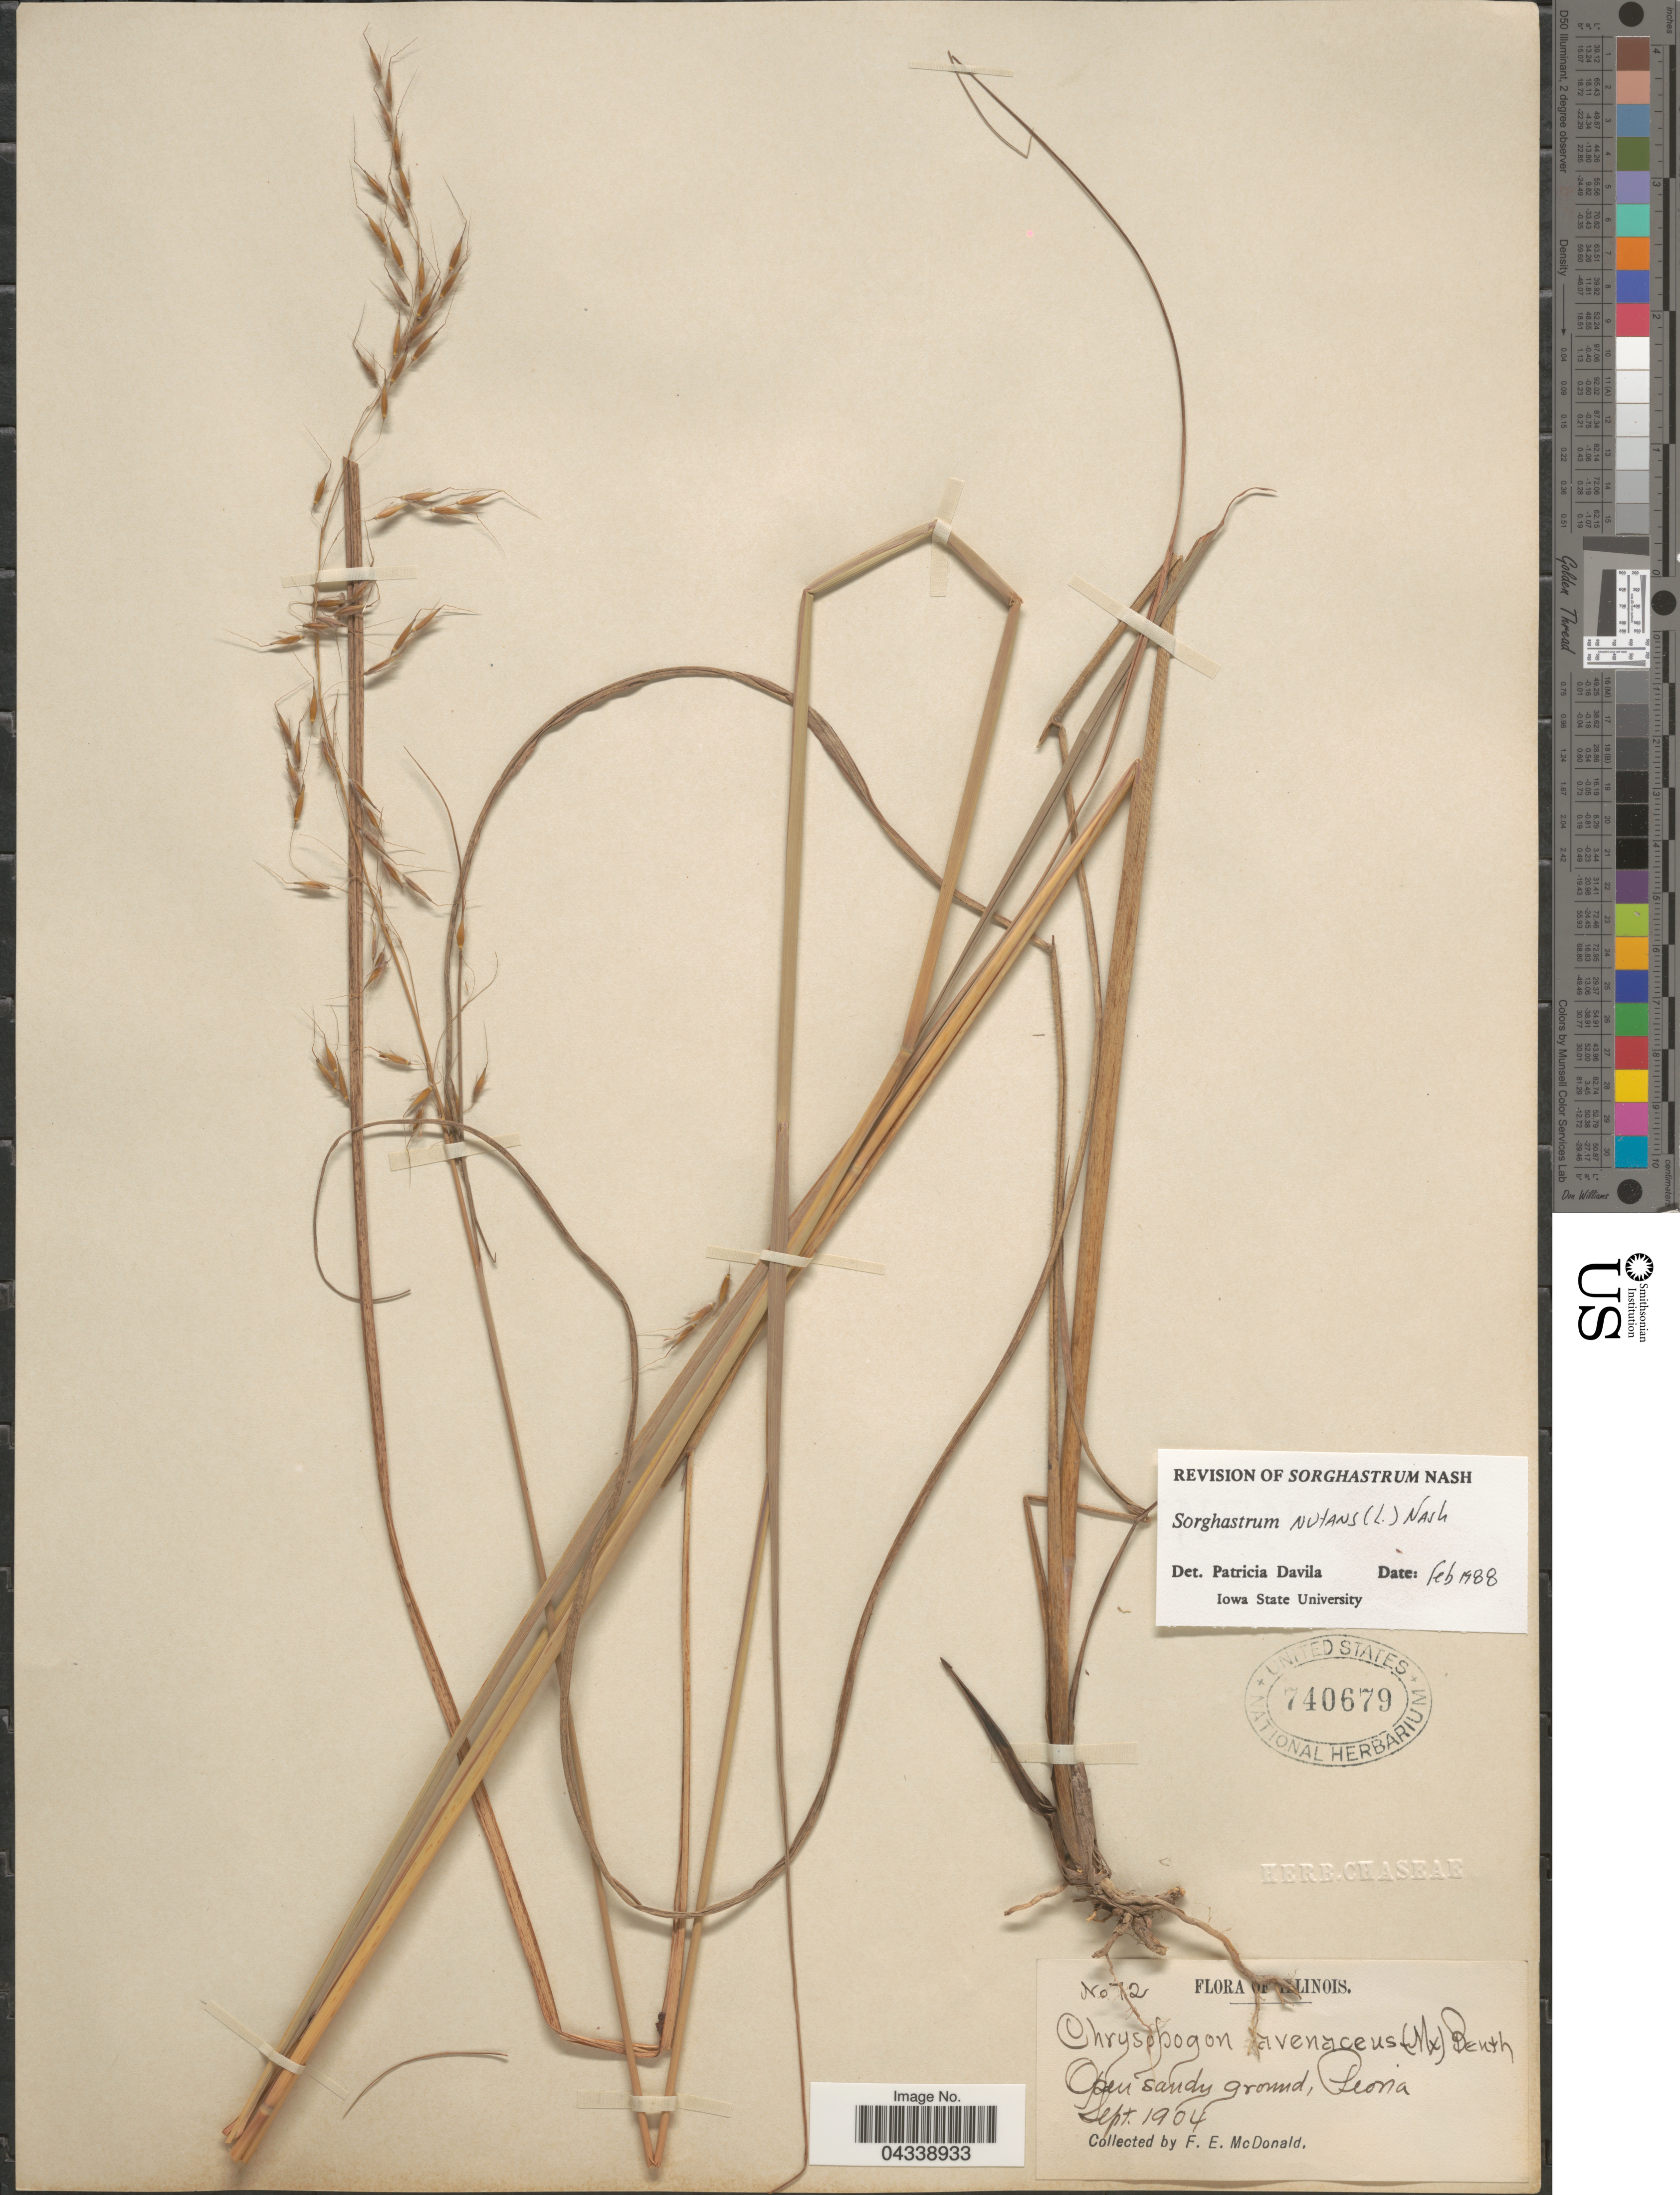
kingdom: Plantae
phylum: Tracheophyta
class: Liliopsida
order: Poales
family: Poaceae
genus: Sorghastrum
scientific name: Sorghastrum nutans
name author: (L.) Nash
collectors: F. E. McDonald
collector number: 72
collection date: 1904-09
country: United States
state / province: Illinois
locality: Peoria.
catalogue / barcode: US 740679